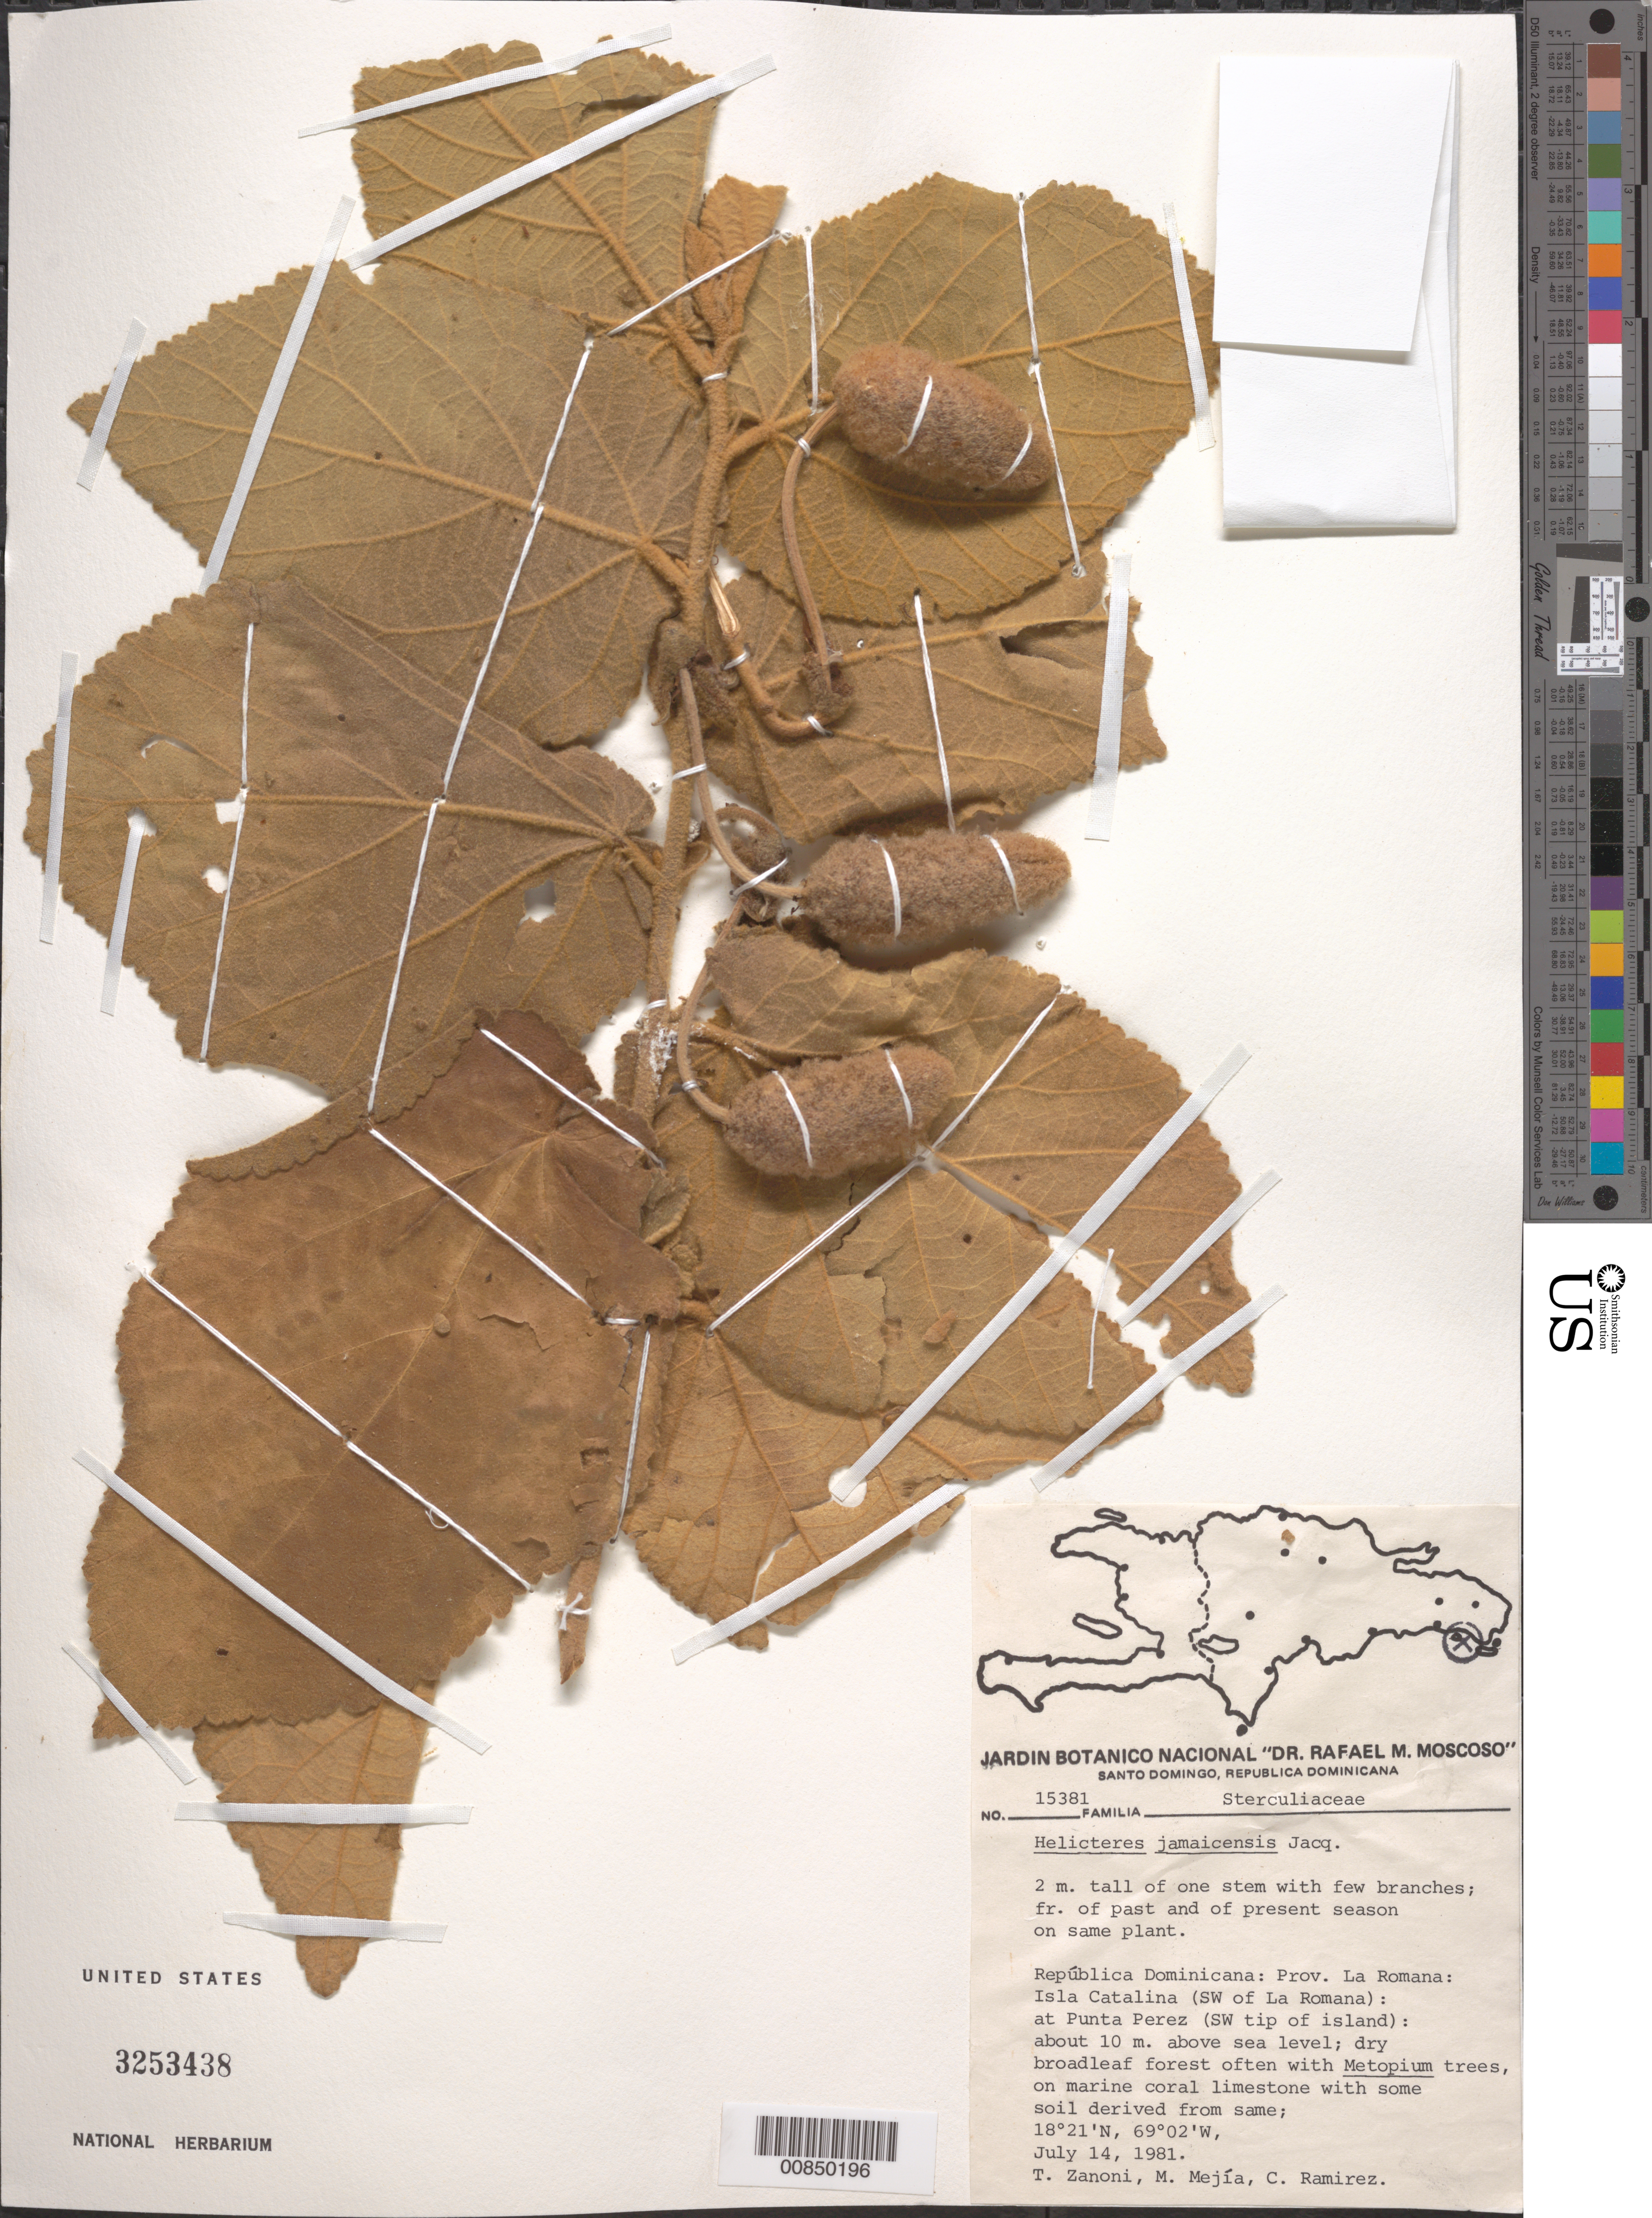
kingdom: Plantae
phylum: Tracheophyta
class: Magnoliopsida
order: Malvales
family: Malvaceae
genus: Helicteres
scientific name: Helicteres jamaicensis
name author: Jacq.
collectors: T. A. Zanoni, M. Mejia & C. Ramirez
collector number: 15381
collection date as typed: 14 Jul 1981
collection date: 1981-07-14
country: Dominican Republic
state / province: La Romana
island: Isla Catalina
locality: SW of La Romana, at Punta Perez (SW tip of island)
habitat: Dry broadleaf forest often with Metopium trees, on marine coral limestone with some soil derived from same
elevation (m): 10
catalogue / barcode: US 3253438